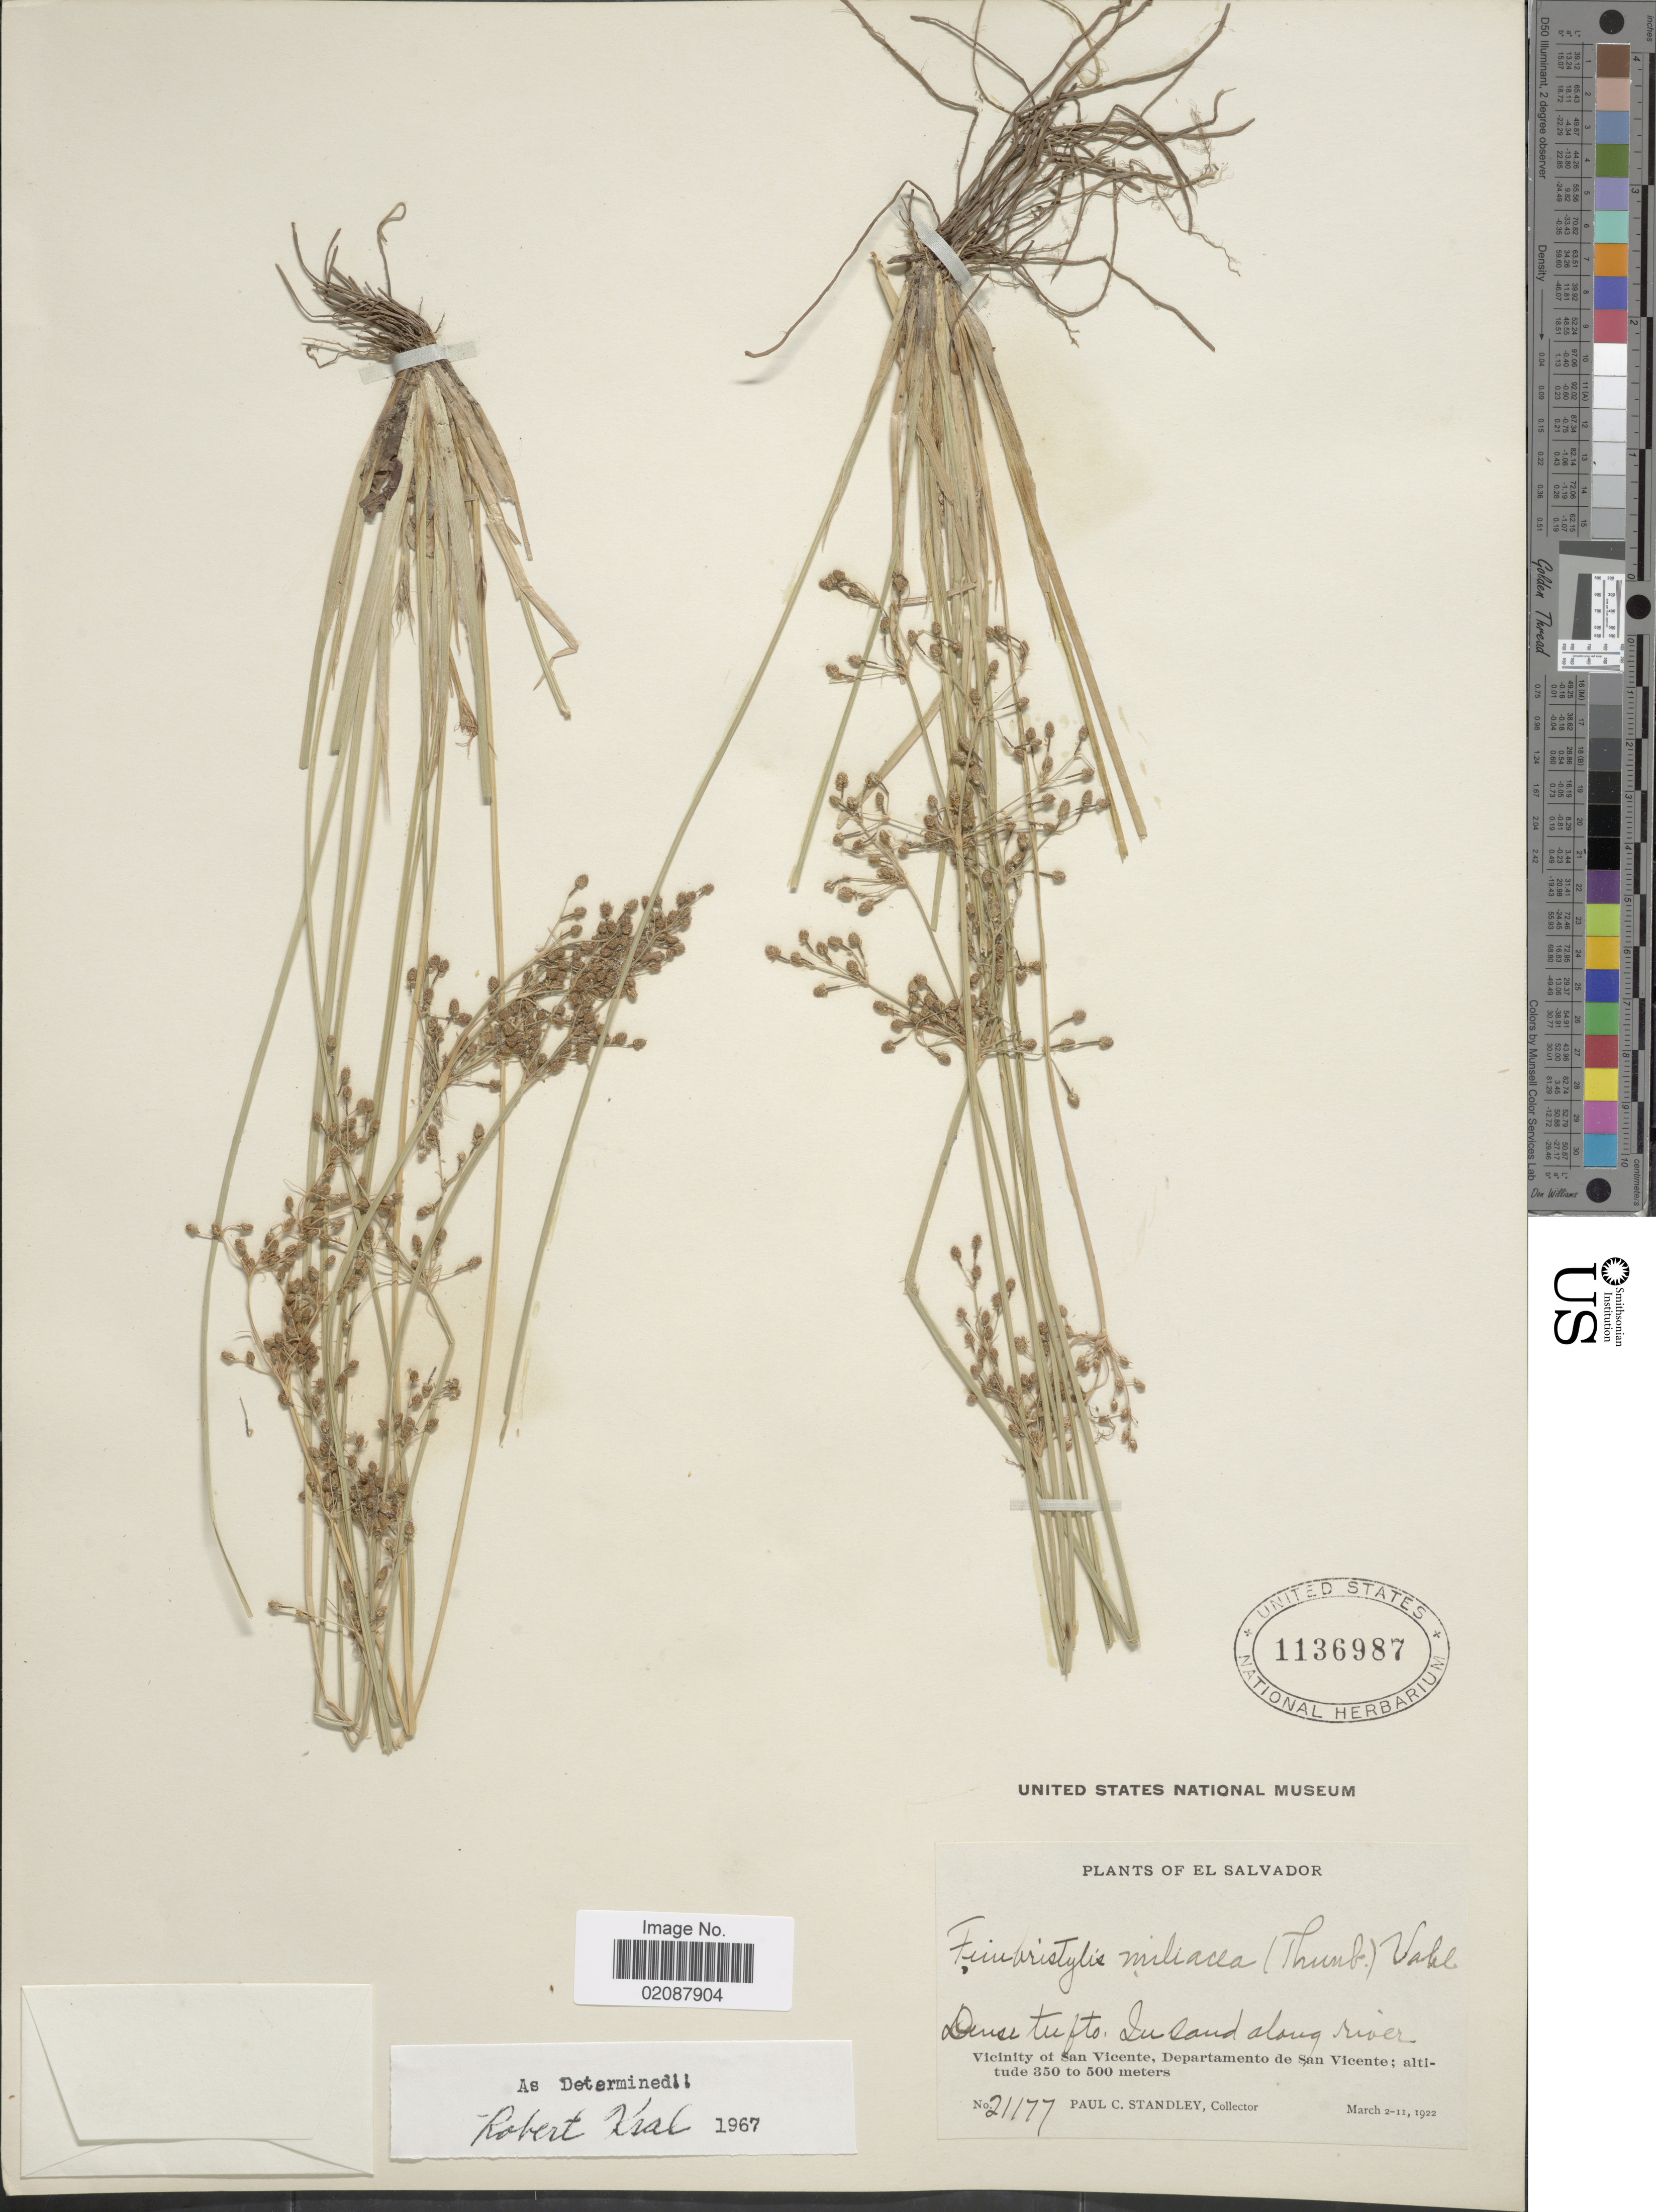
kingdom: Plantae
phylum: Tracheophyta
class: Liliopsida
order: Poales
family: Cyperaceae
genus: Fimbristylis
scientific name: Fimbristylis littoralis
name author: Gaudich.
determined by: Strong, M. T., (US), Smithsonian Institution - National Museum of Natural History (UNITED STATES)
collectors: P. C. Standley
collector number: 21177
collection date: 1922-03-02/1922-03-11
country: El Salvador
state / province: San Vincente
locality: Vicinity of San Vicente, Departamento de San Vicente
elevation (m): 350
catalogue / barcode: US 1136987